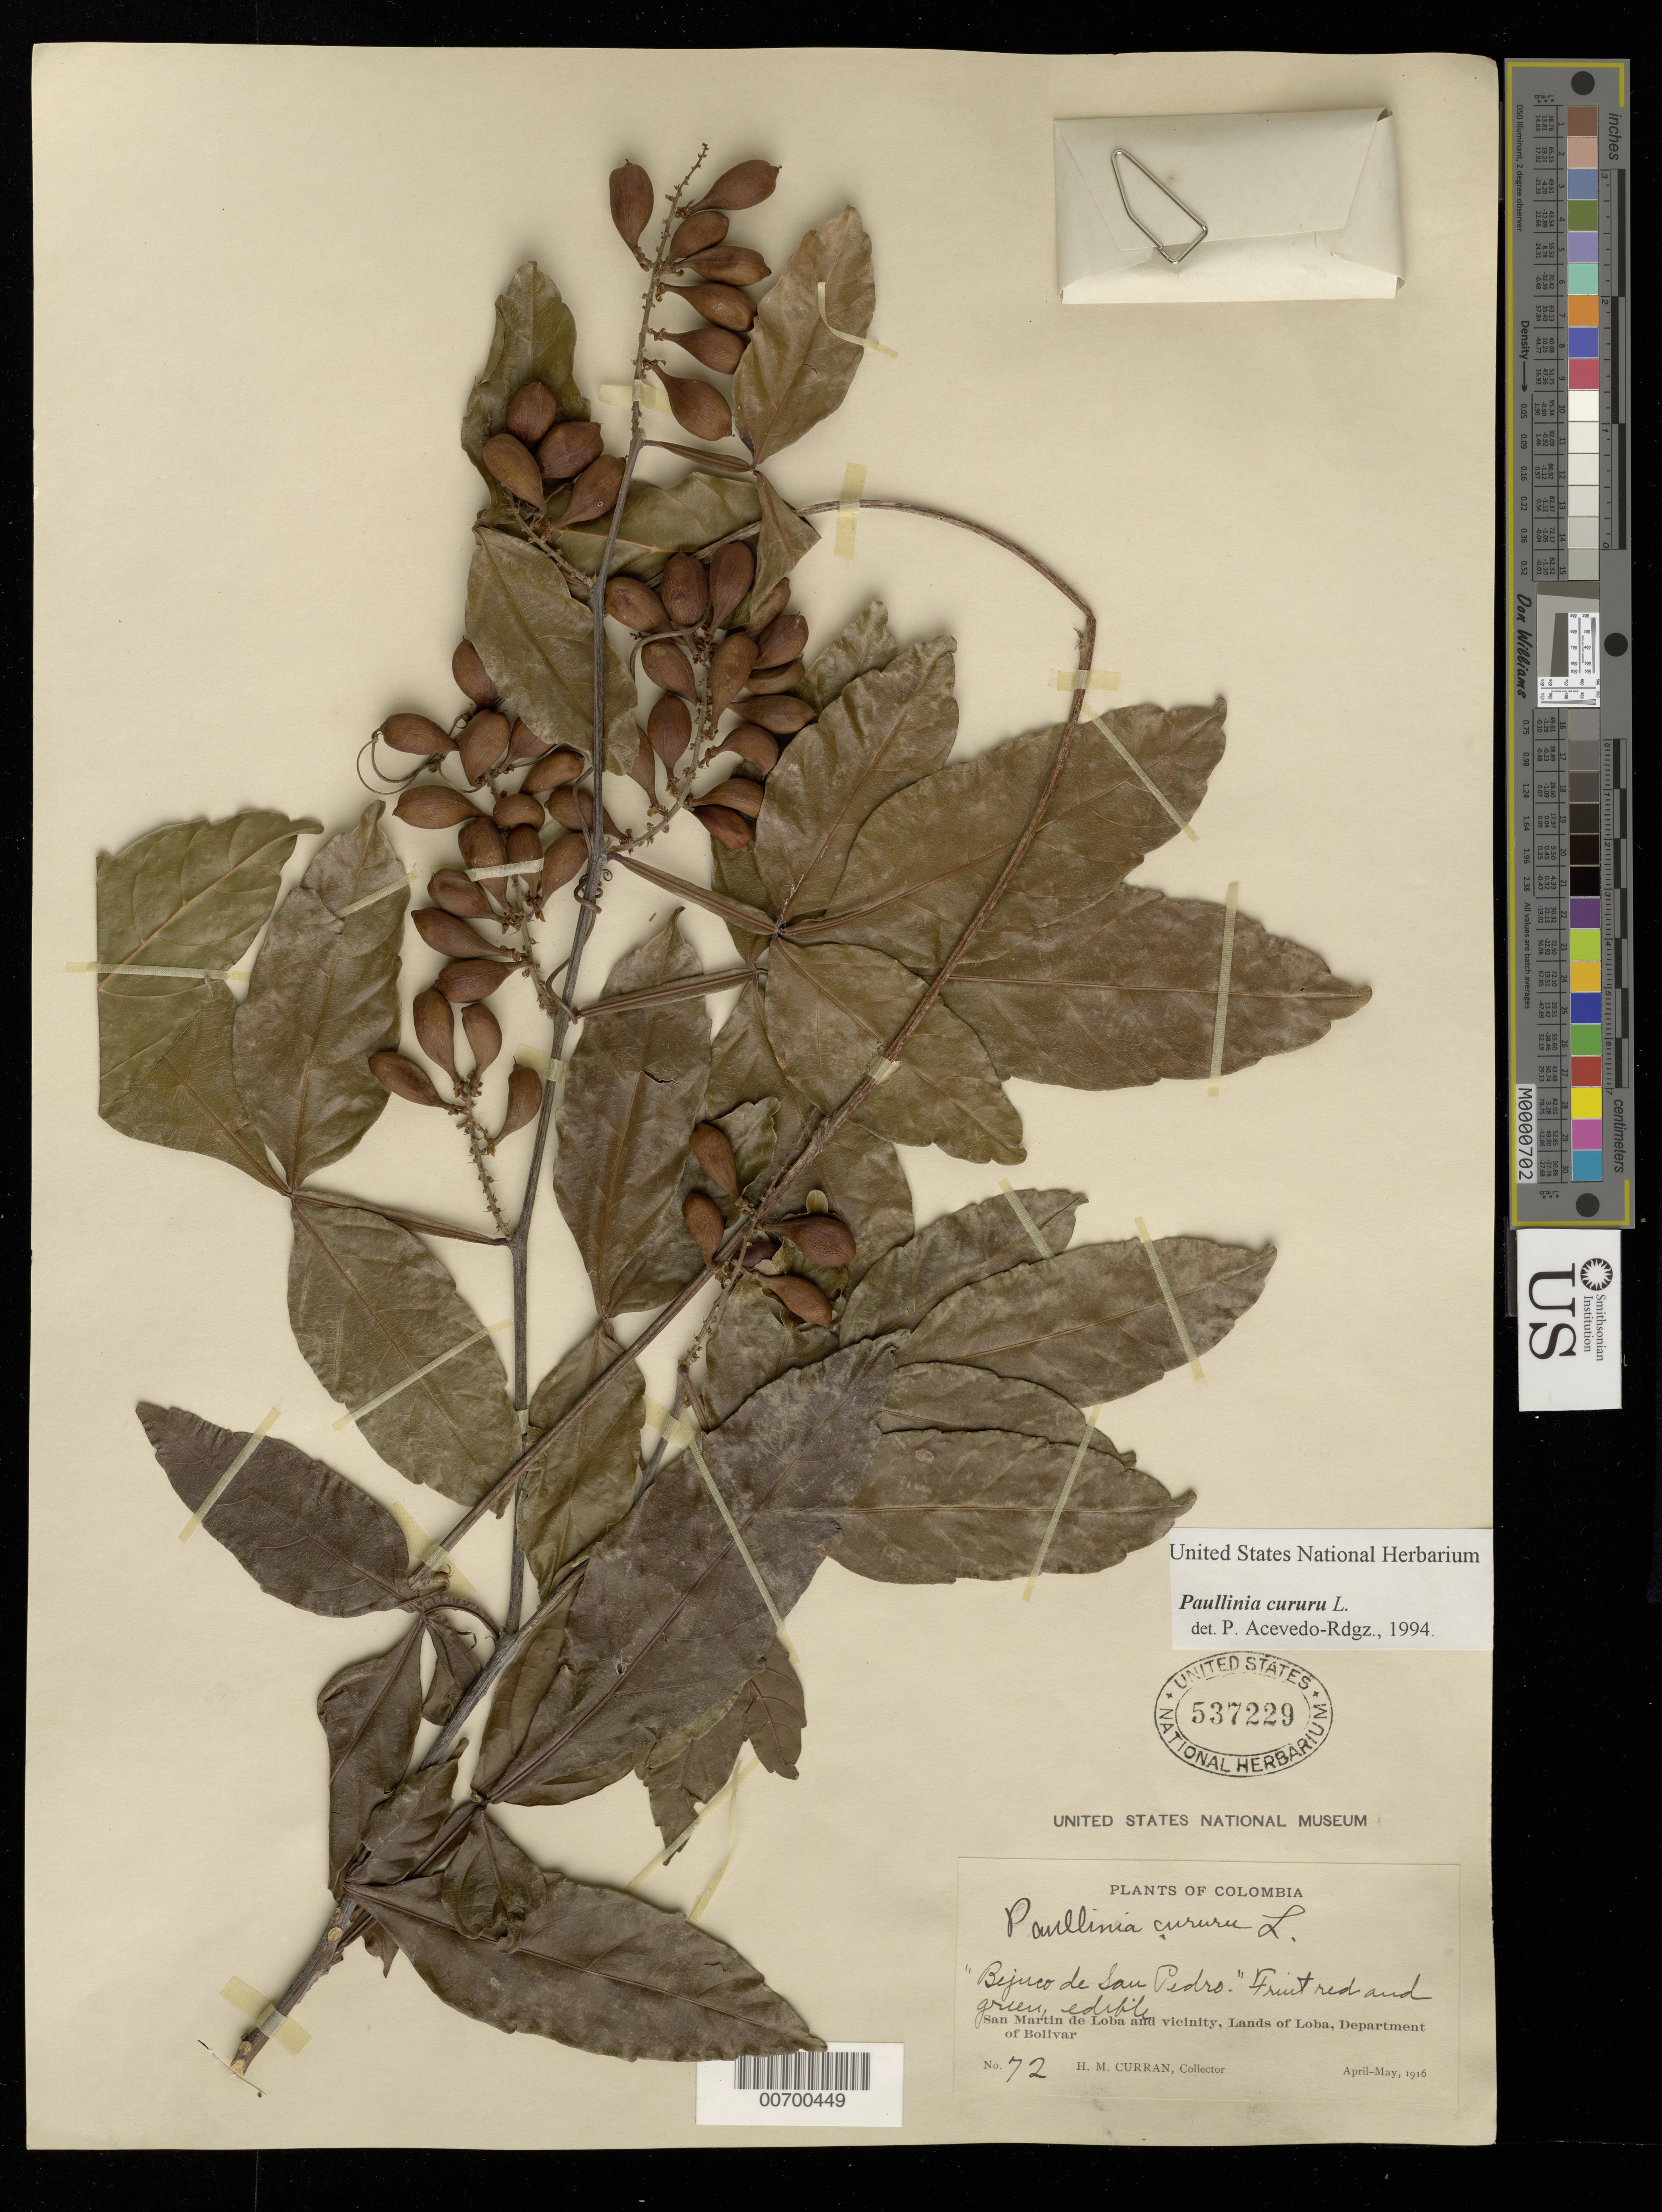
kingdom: Plantae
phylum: Tracheophyta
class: Magnoliopsida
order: Sapindales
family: Sapindaceae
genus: Paullinia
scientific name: Paullinia cururu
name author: L.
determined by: Acevedo-Rodríguez, P., (BOT), Smithsonian Institution - National Museum of Natural History (UNITED STATES)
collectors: H. M. Curran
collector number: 72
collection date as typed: Apr 1916 to -- May 1916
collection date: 1916-04/1916-05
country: Colombia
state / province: Bolívar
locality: San Martin de Loba and vicinity, Lands of Loba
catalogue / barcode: US 537229